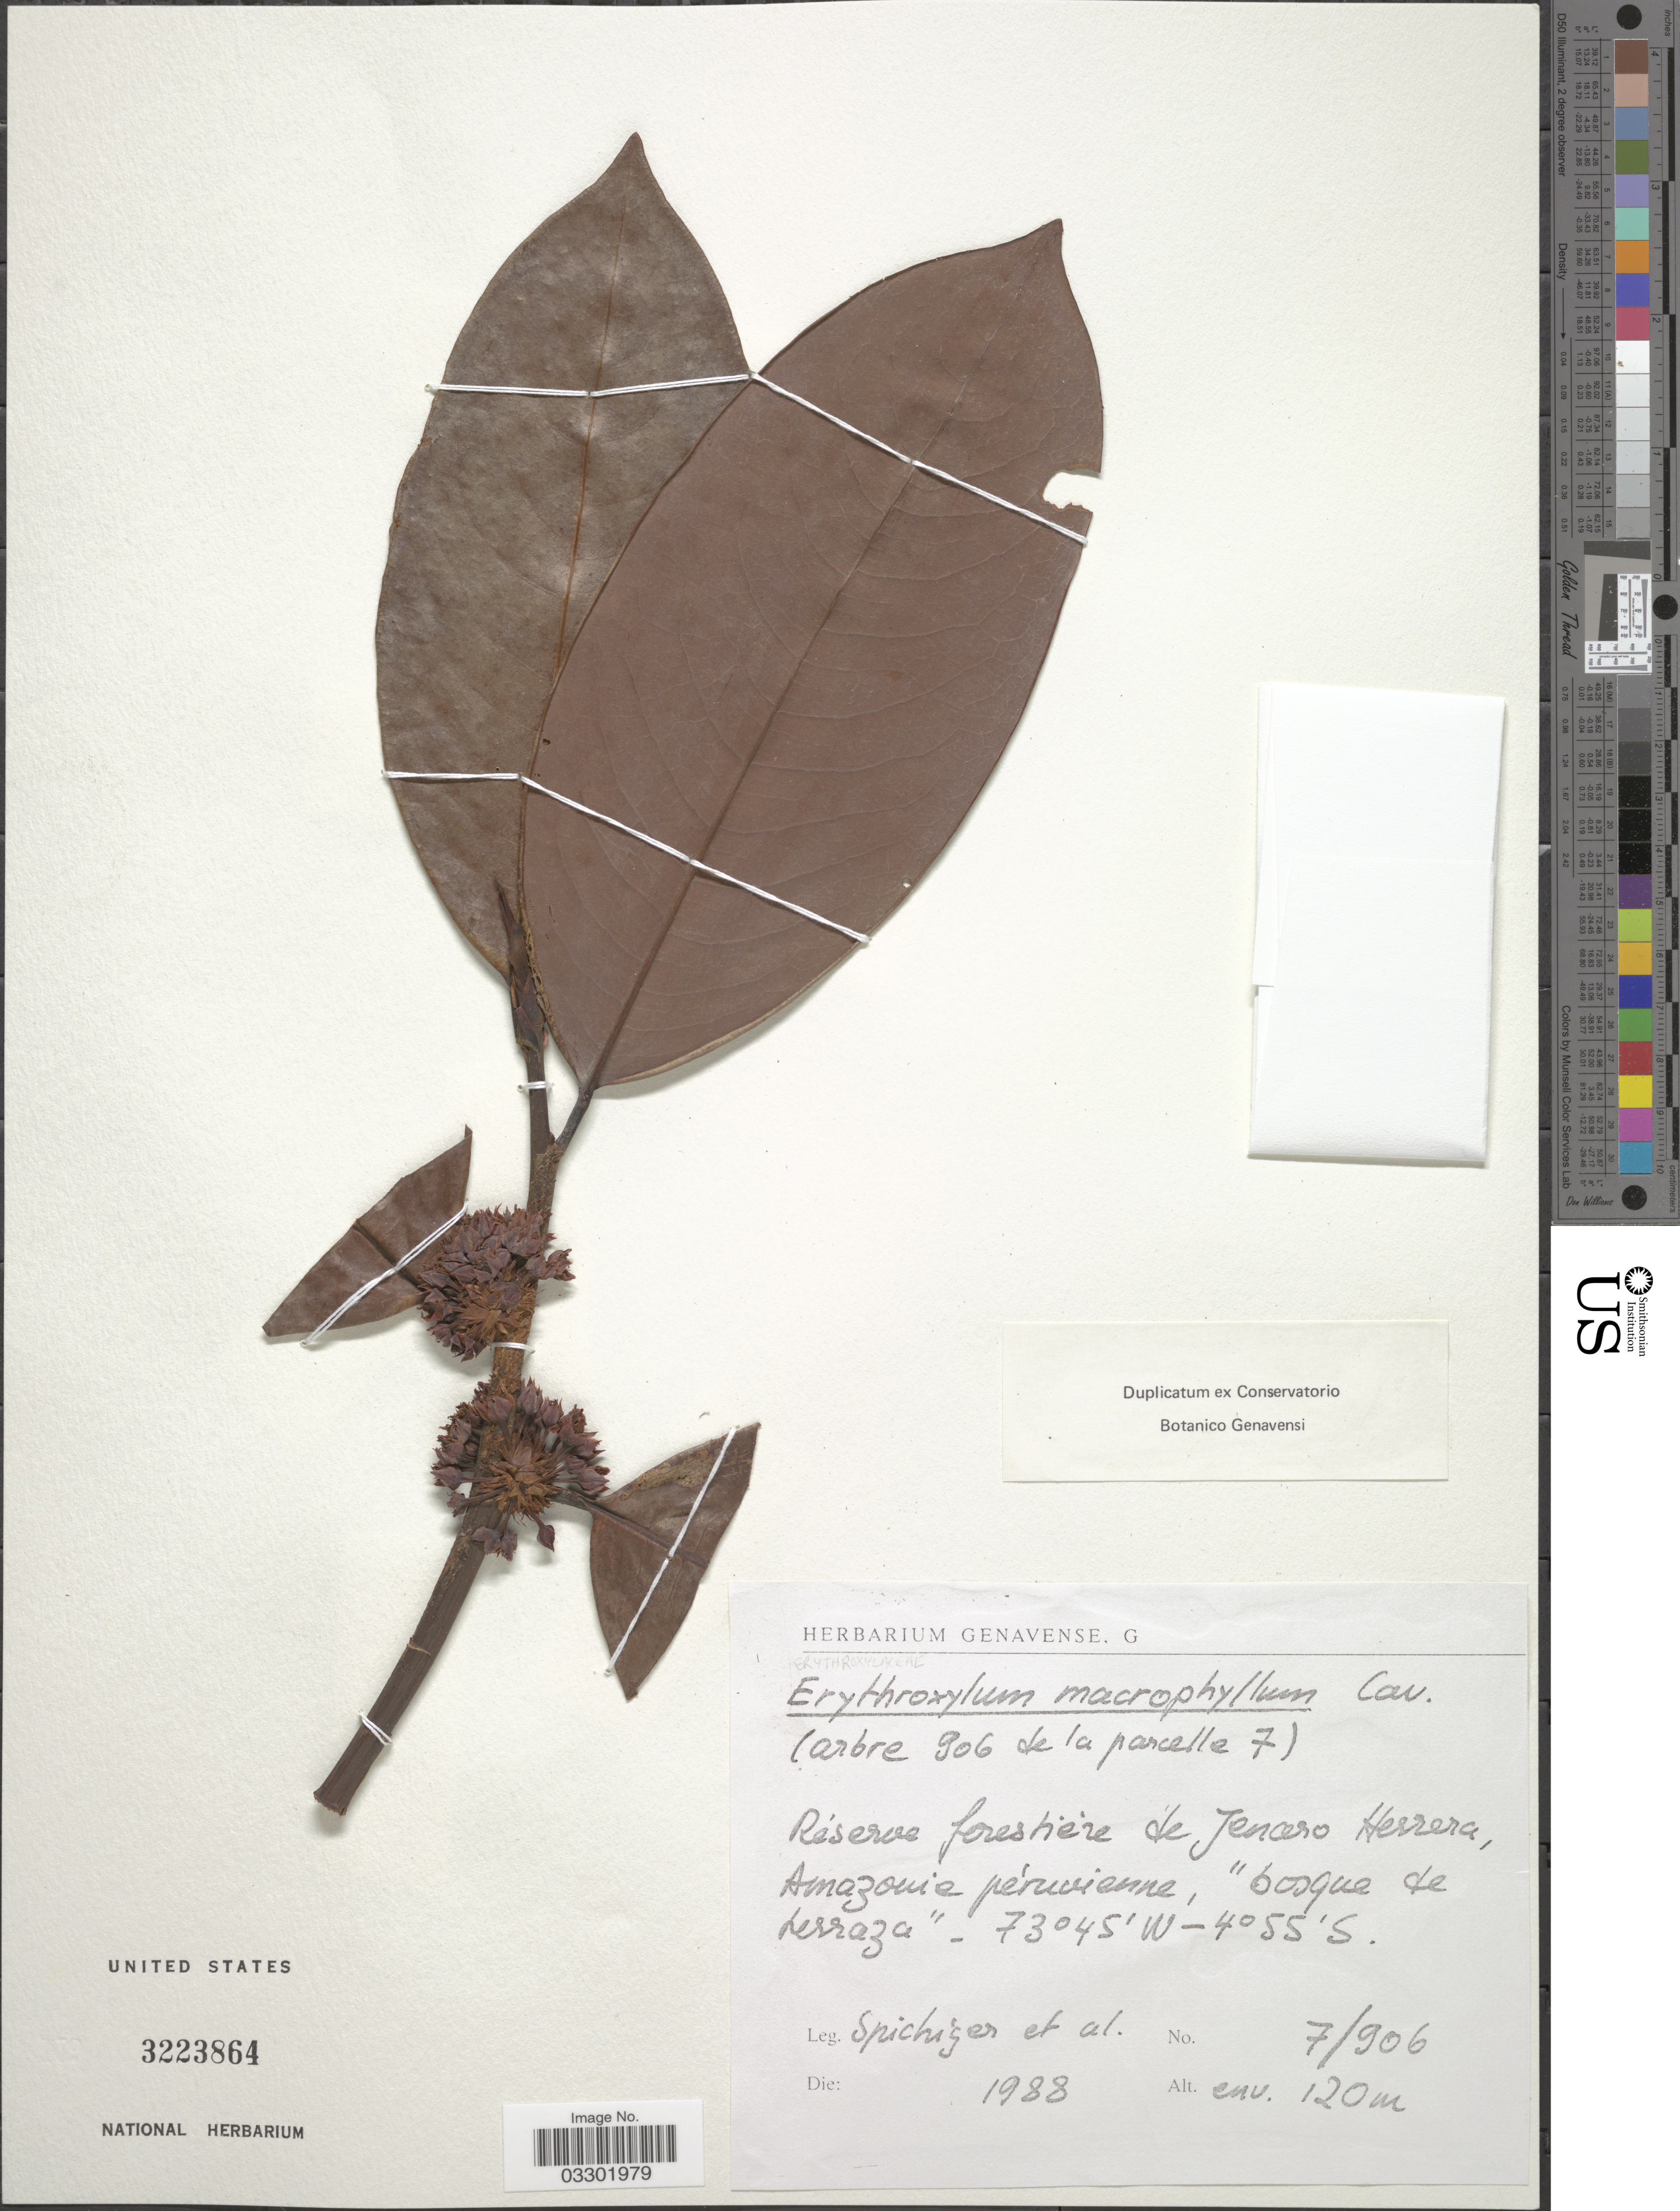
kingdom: Plantae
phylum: Tracheophyta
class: Magnoliopsida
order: Malpighiales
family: Erythroxylaceae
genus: Erythroxylum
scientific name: Erythroxylum macrophyllum var. macrophyllum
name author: Cav.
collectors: Spichiger & et al.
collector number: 7/906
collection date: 1988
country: Peru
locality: Réserva forestiëre de Jenaro Herrera, Amazonia péruvianne, "bosque de terraza".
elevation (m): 120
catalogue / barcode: US 3223864